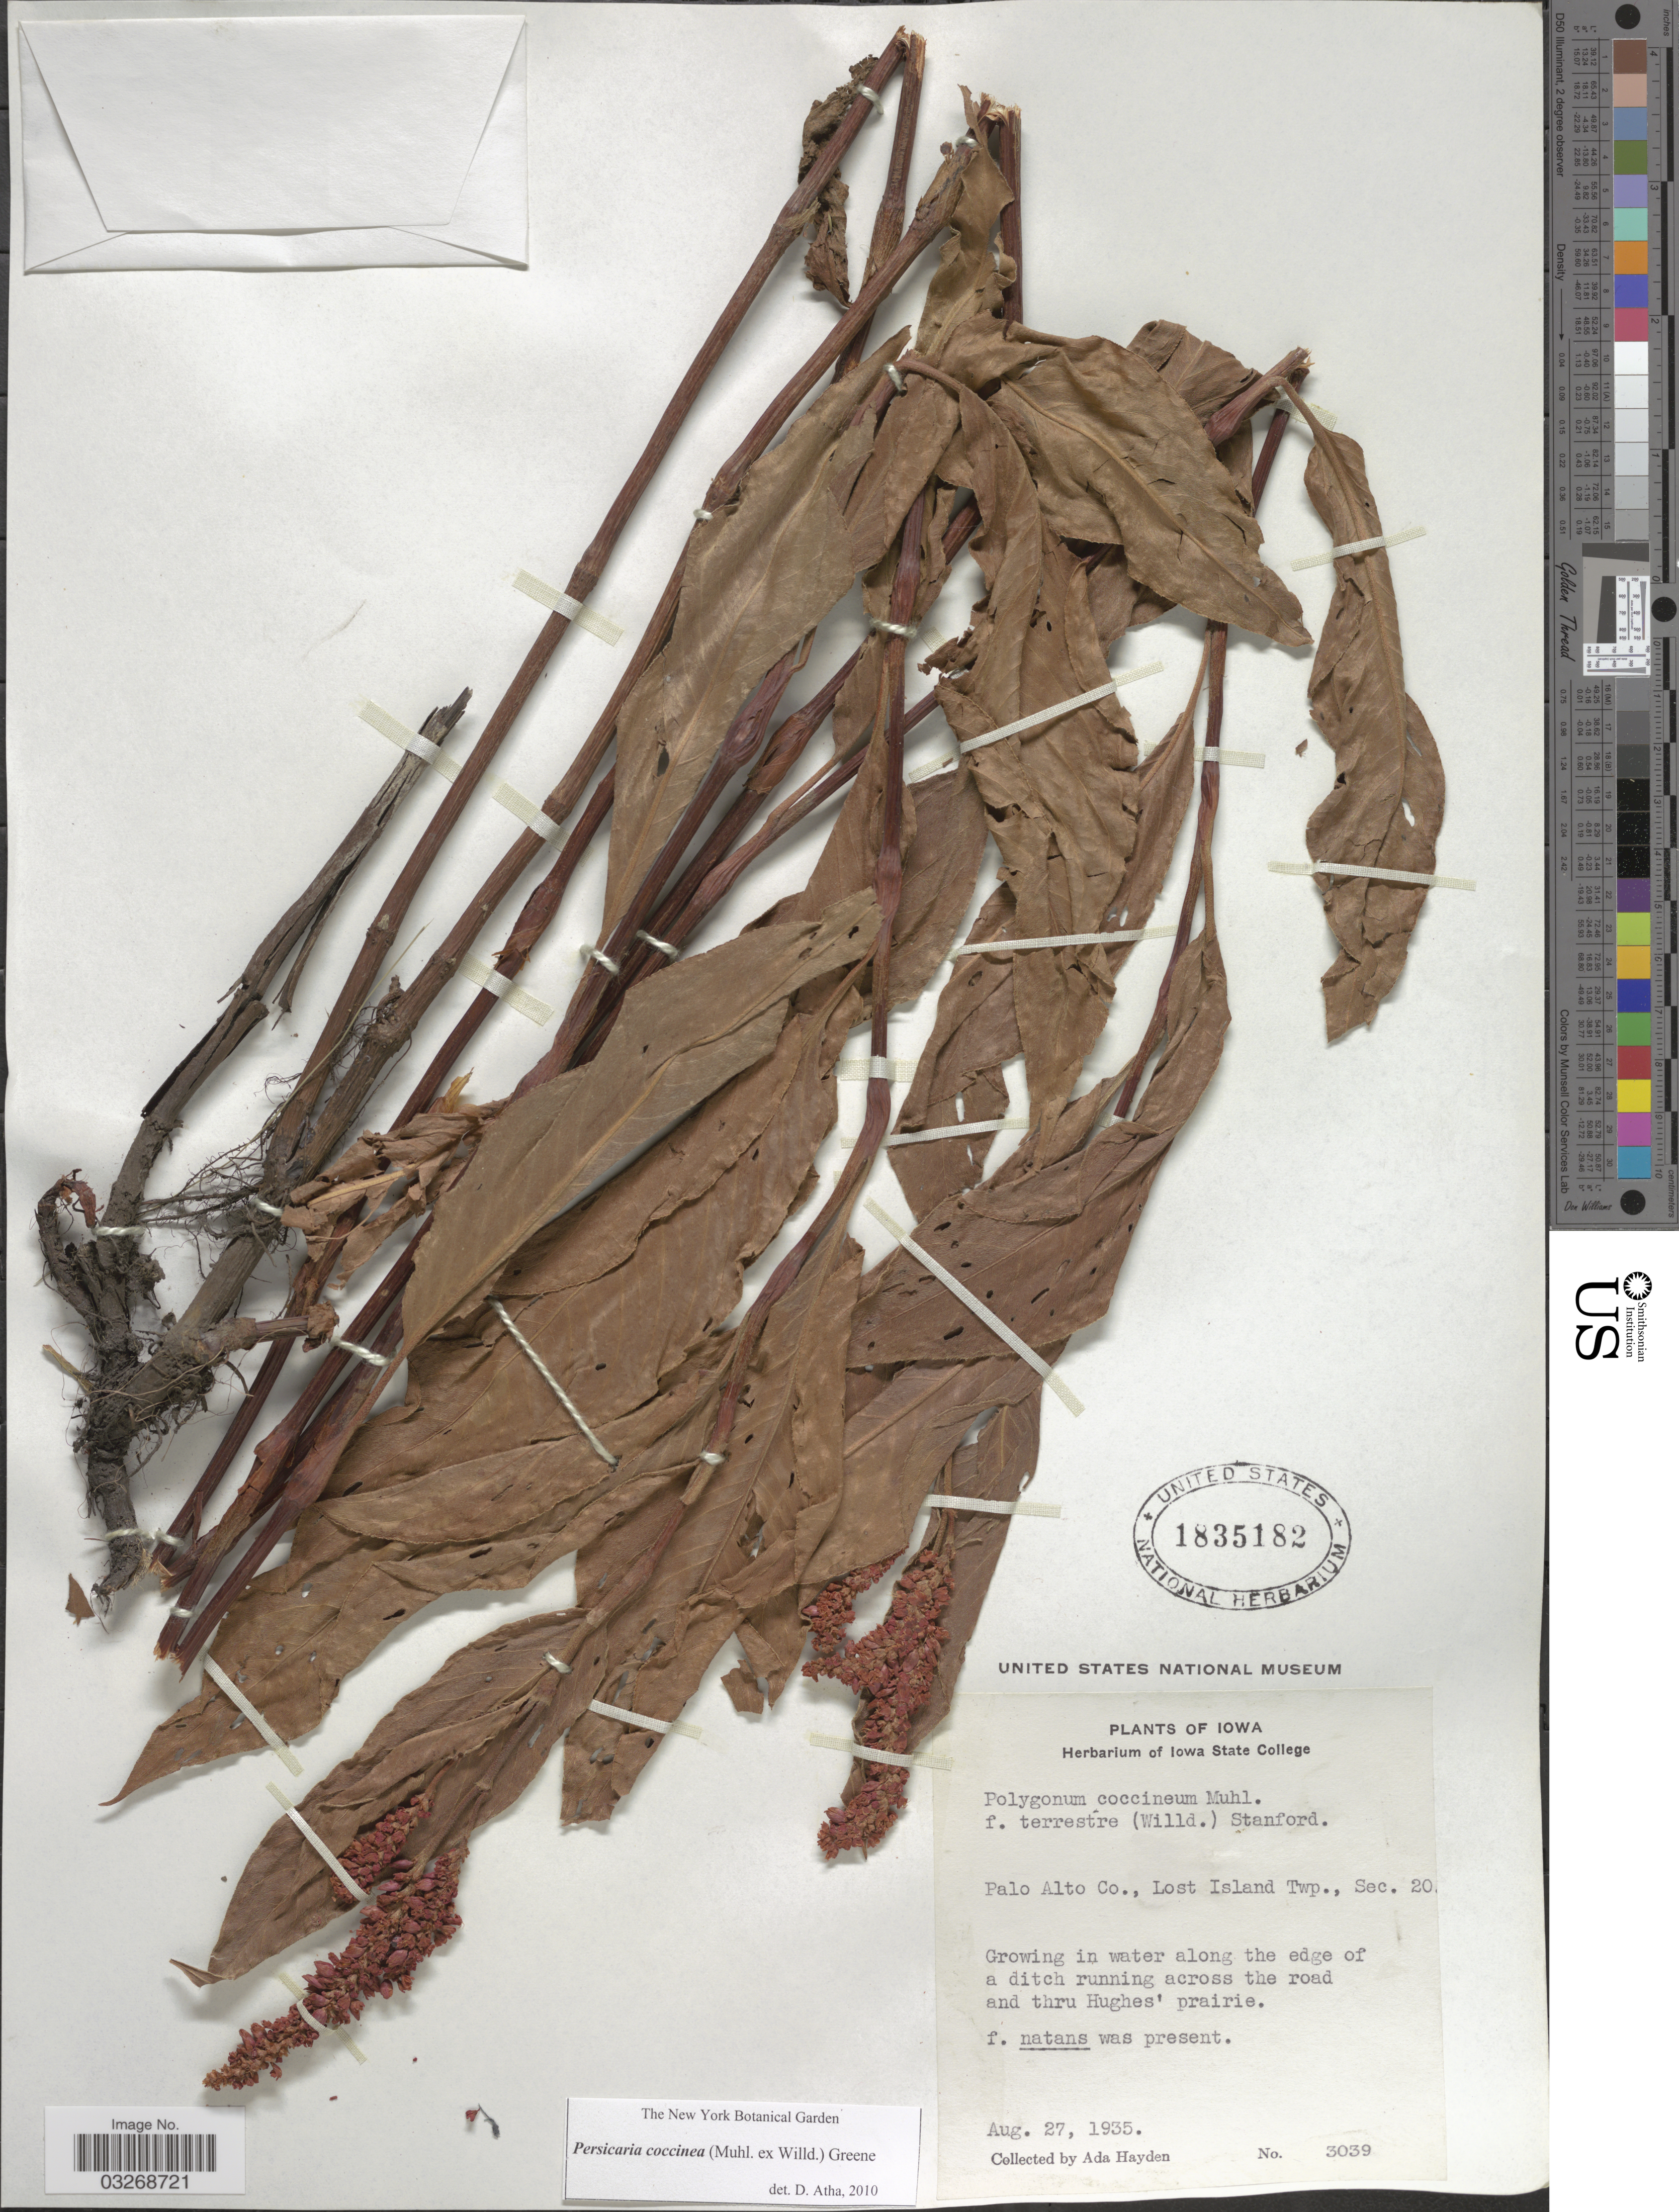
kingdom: Plantae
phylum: Tracheophyta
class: Magnoliopsida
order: Caryophyllales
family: Polygonaceae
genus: Persicaria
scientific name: Persicaria coccinea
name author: (Muhl. ex Willd.) Greene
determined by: Atha, D. E.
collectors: Ada Hayden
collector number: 3039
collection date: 1935-08-27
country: United States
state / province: Iowa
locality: Palo Alto Co., Lost Island Twp., Sec. 20. Along the edge of a ditch across the road and thru Hughes'prairie.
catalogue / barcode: US 1835182